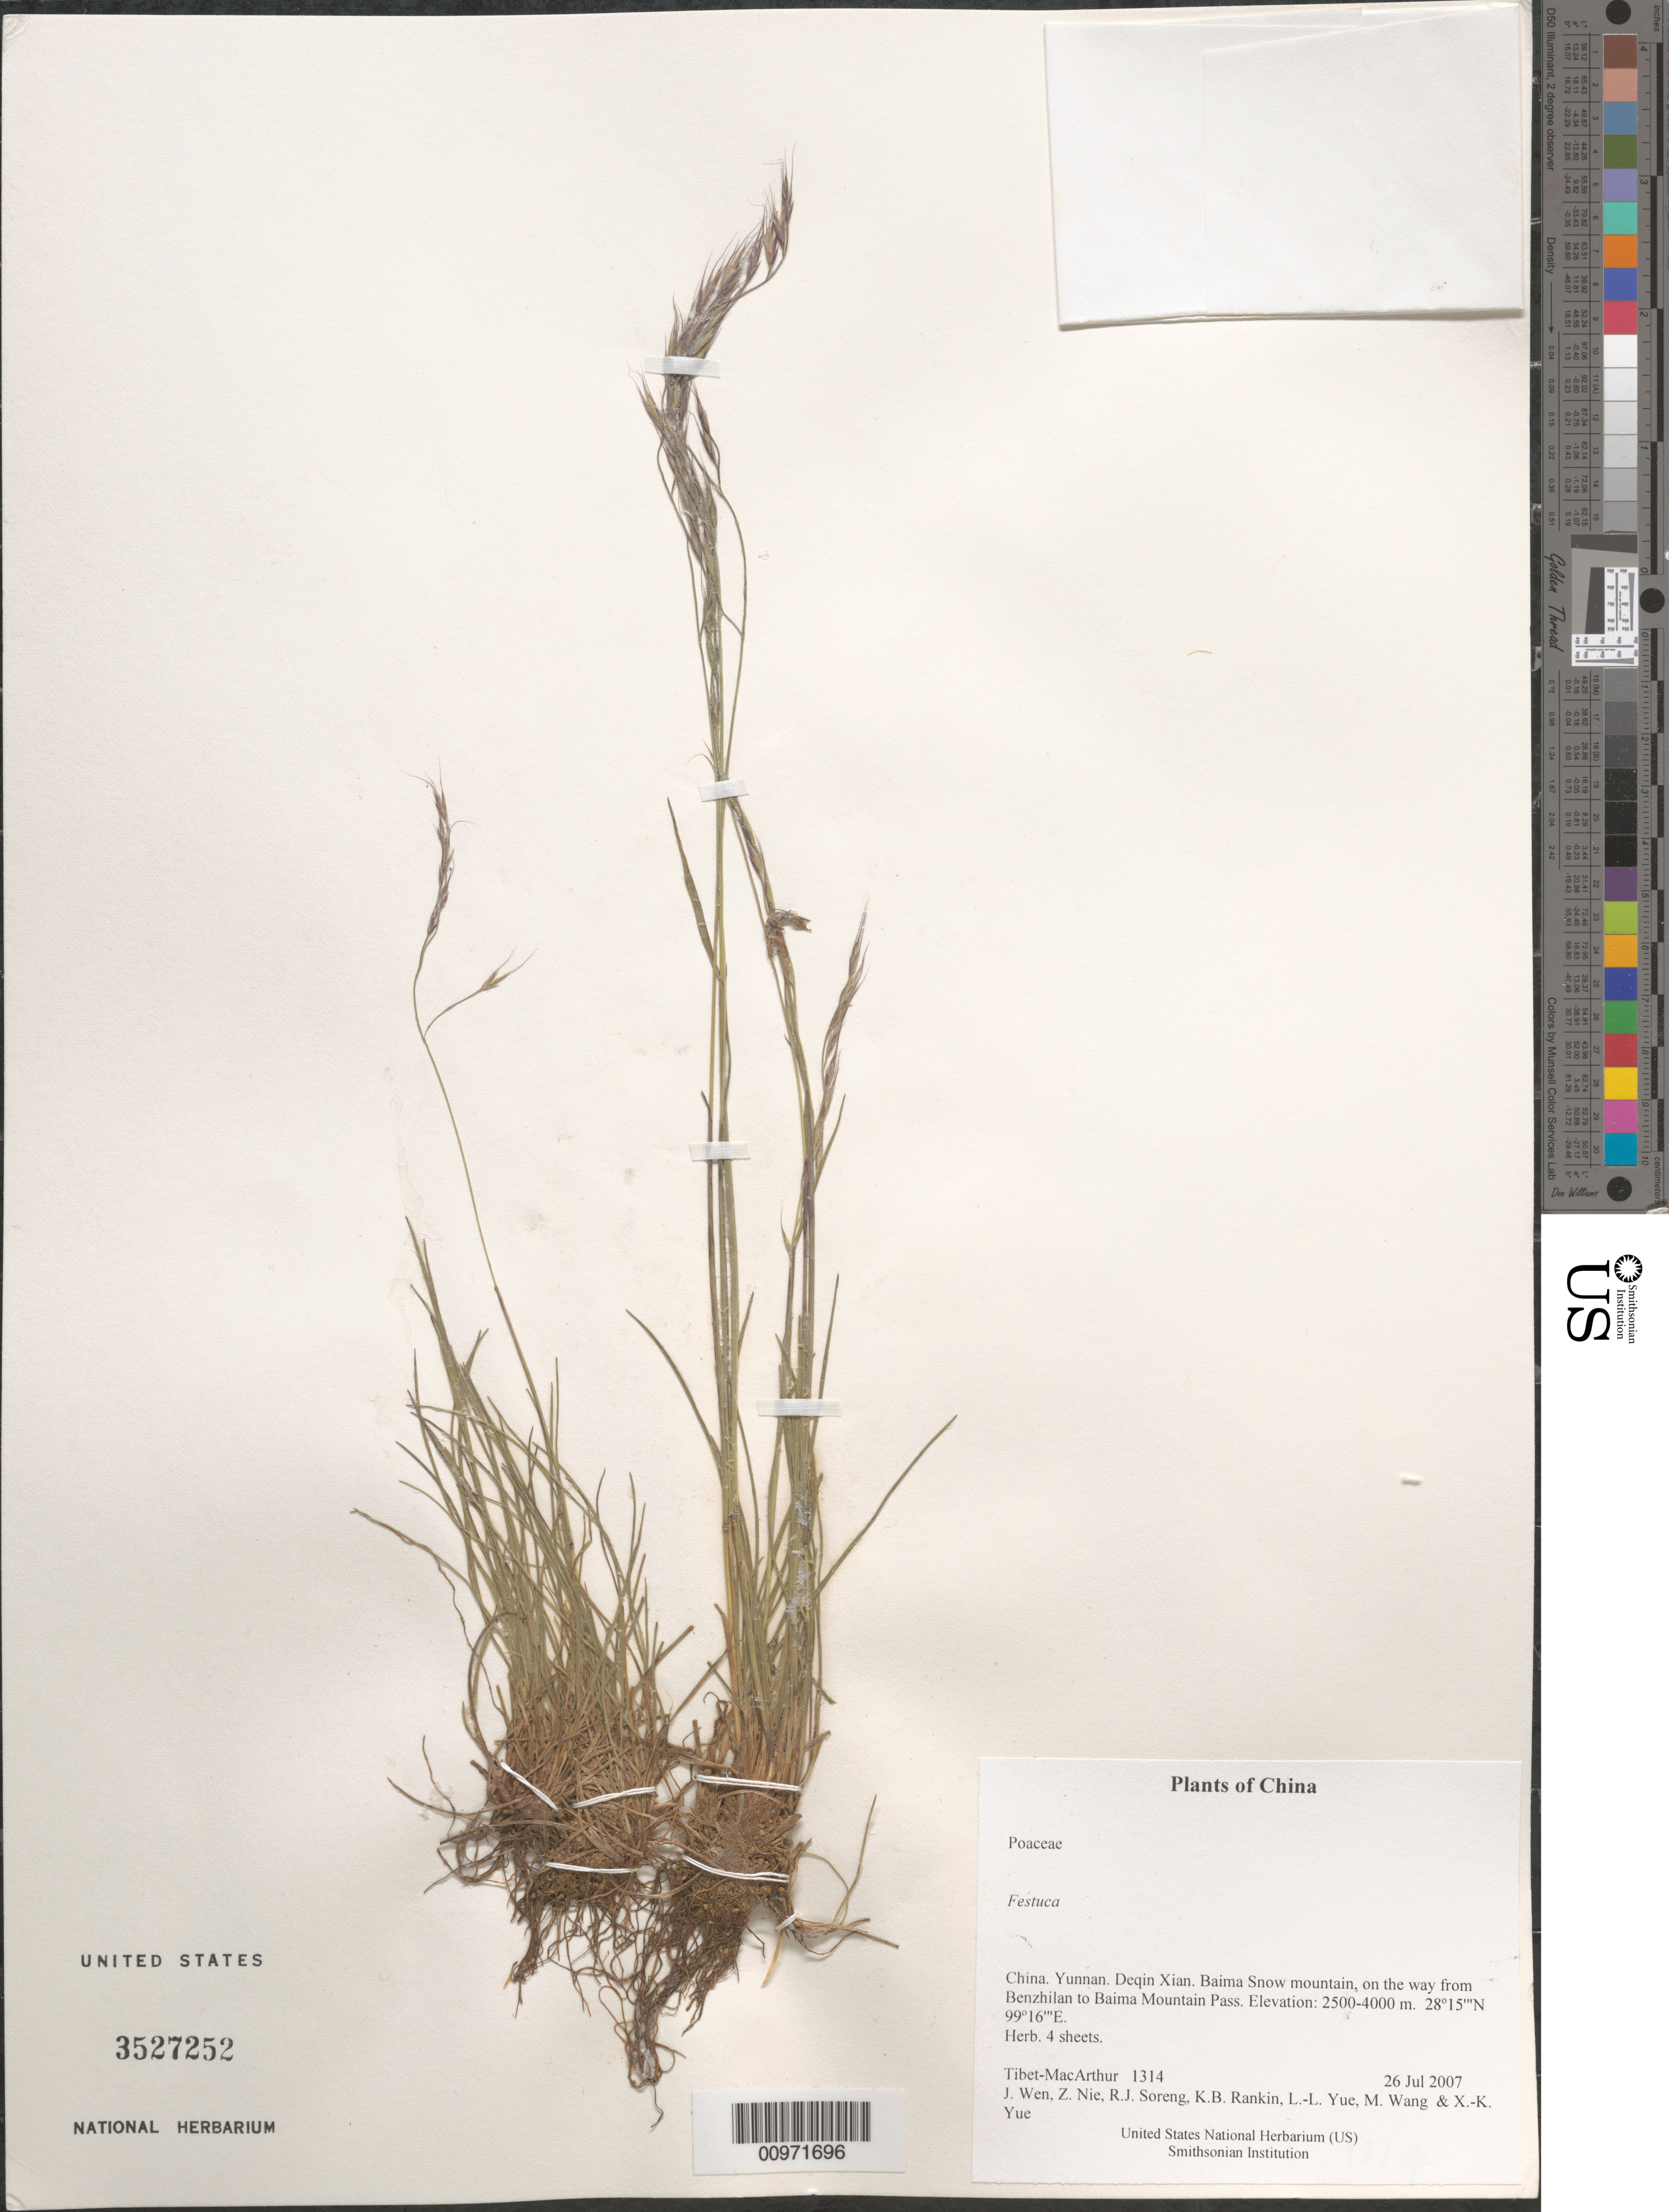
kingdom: Plantae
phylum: Tracheophyta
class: Liliopsida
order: Poales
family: Poaceae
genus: Festuca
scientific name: Festuca sp.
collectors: Tibet-MacArthur, J. Wen, Z. Nie, R. J. Soreng, K. Rankin, L. Yue, M. Wang & X. Yue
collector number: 1314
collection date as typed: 26 Jul 2007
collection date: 2007-07-26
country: China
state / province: Yunnan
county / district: Deqin Xian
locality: Baima Snow mountain, on the way from Benzhilan to Baima Mountain Pass.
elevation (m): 2500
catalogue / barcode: US 3527252